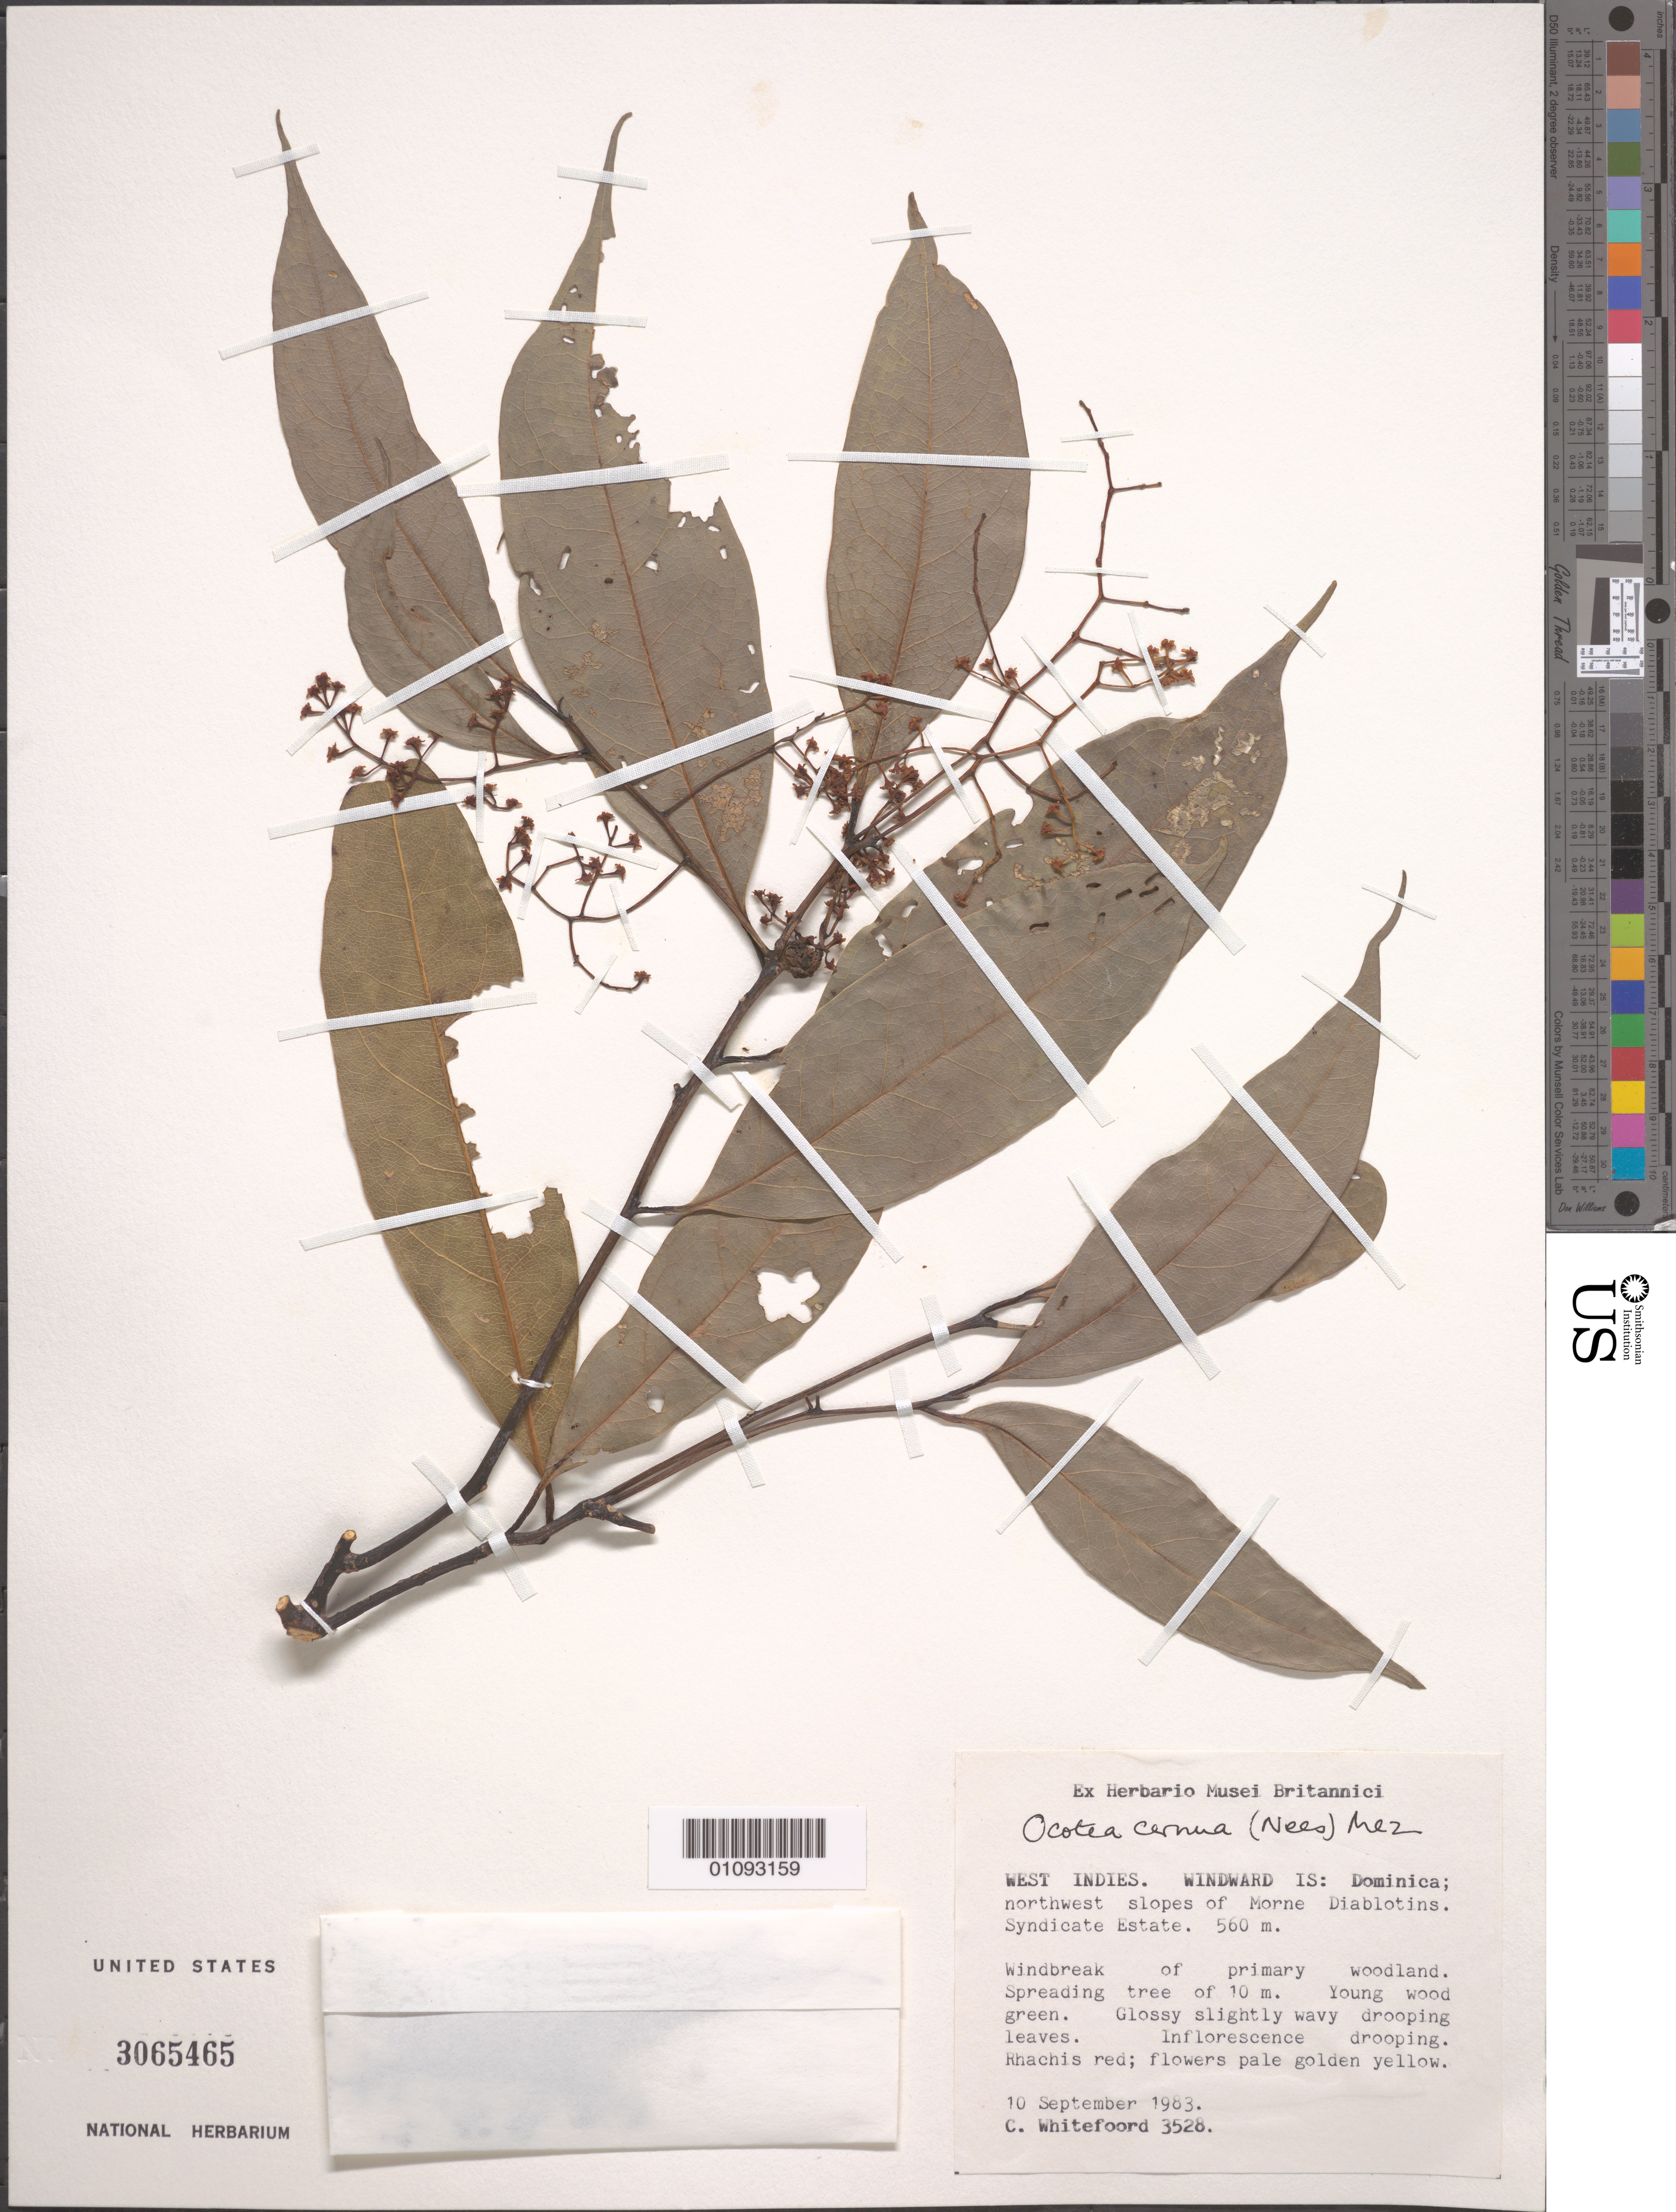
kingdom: Plantae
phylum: Tracheophyta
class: Magnoliopsida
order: Laurales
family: Lauraceae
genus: Ocotea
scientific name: Ocotea cernua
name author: (Nees) Mez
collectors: C. Whitefoord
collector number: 3528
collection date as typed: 10 Sep 1983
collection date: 1983-09-10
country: Dominica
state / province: St. John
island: Dominica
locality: NW slopes of Morne Diablotins.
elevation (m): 560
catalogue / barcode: US 3065465